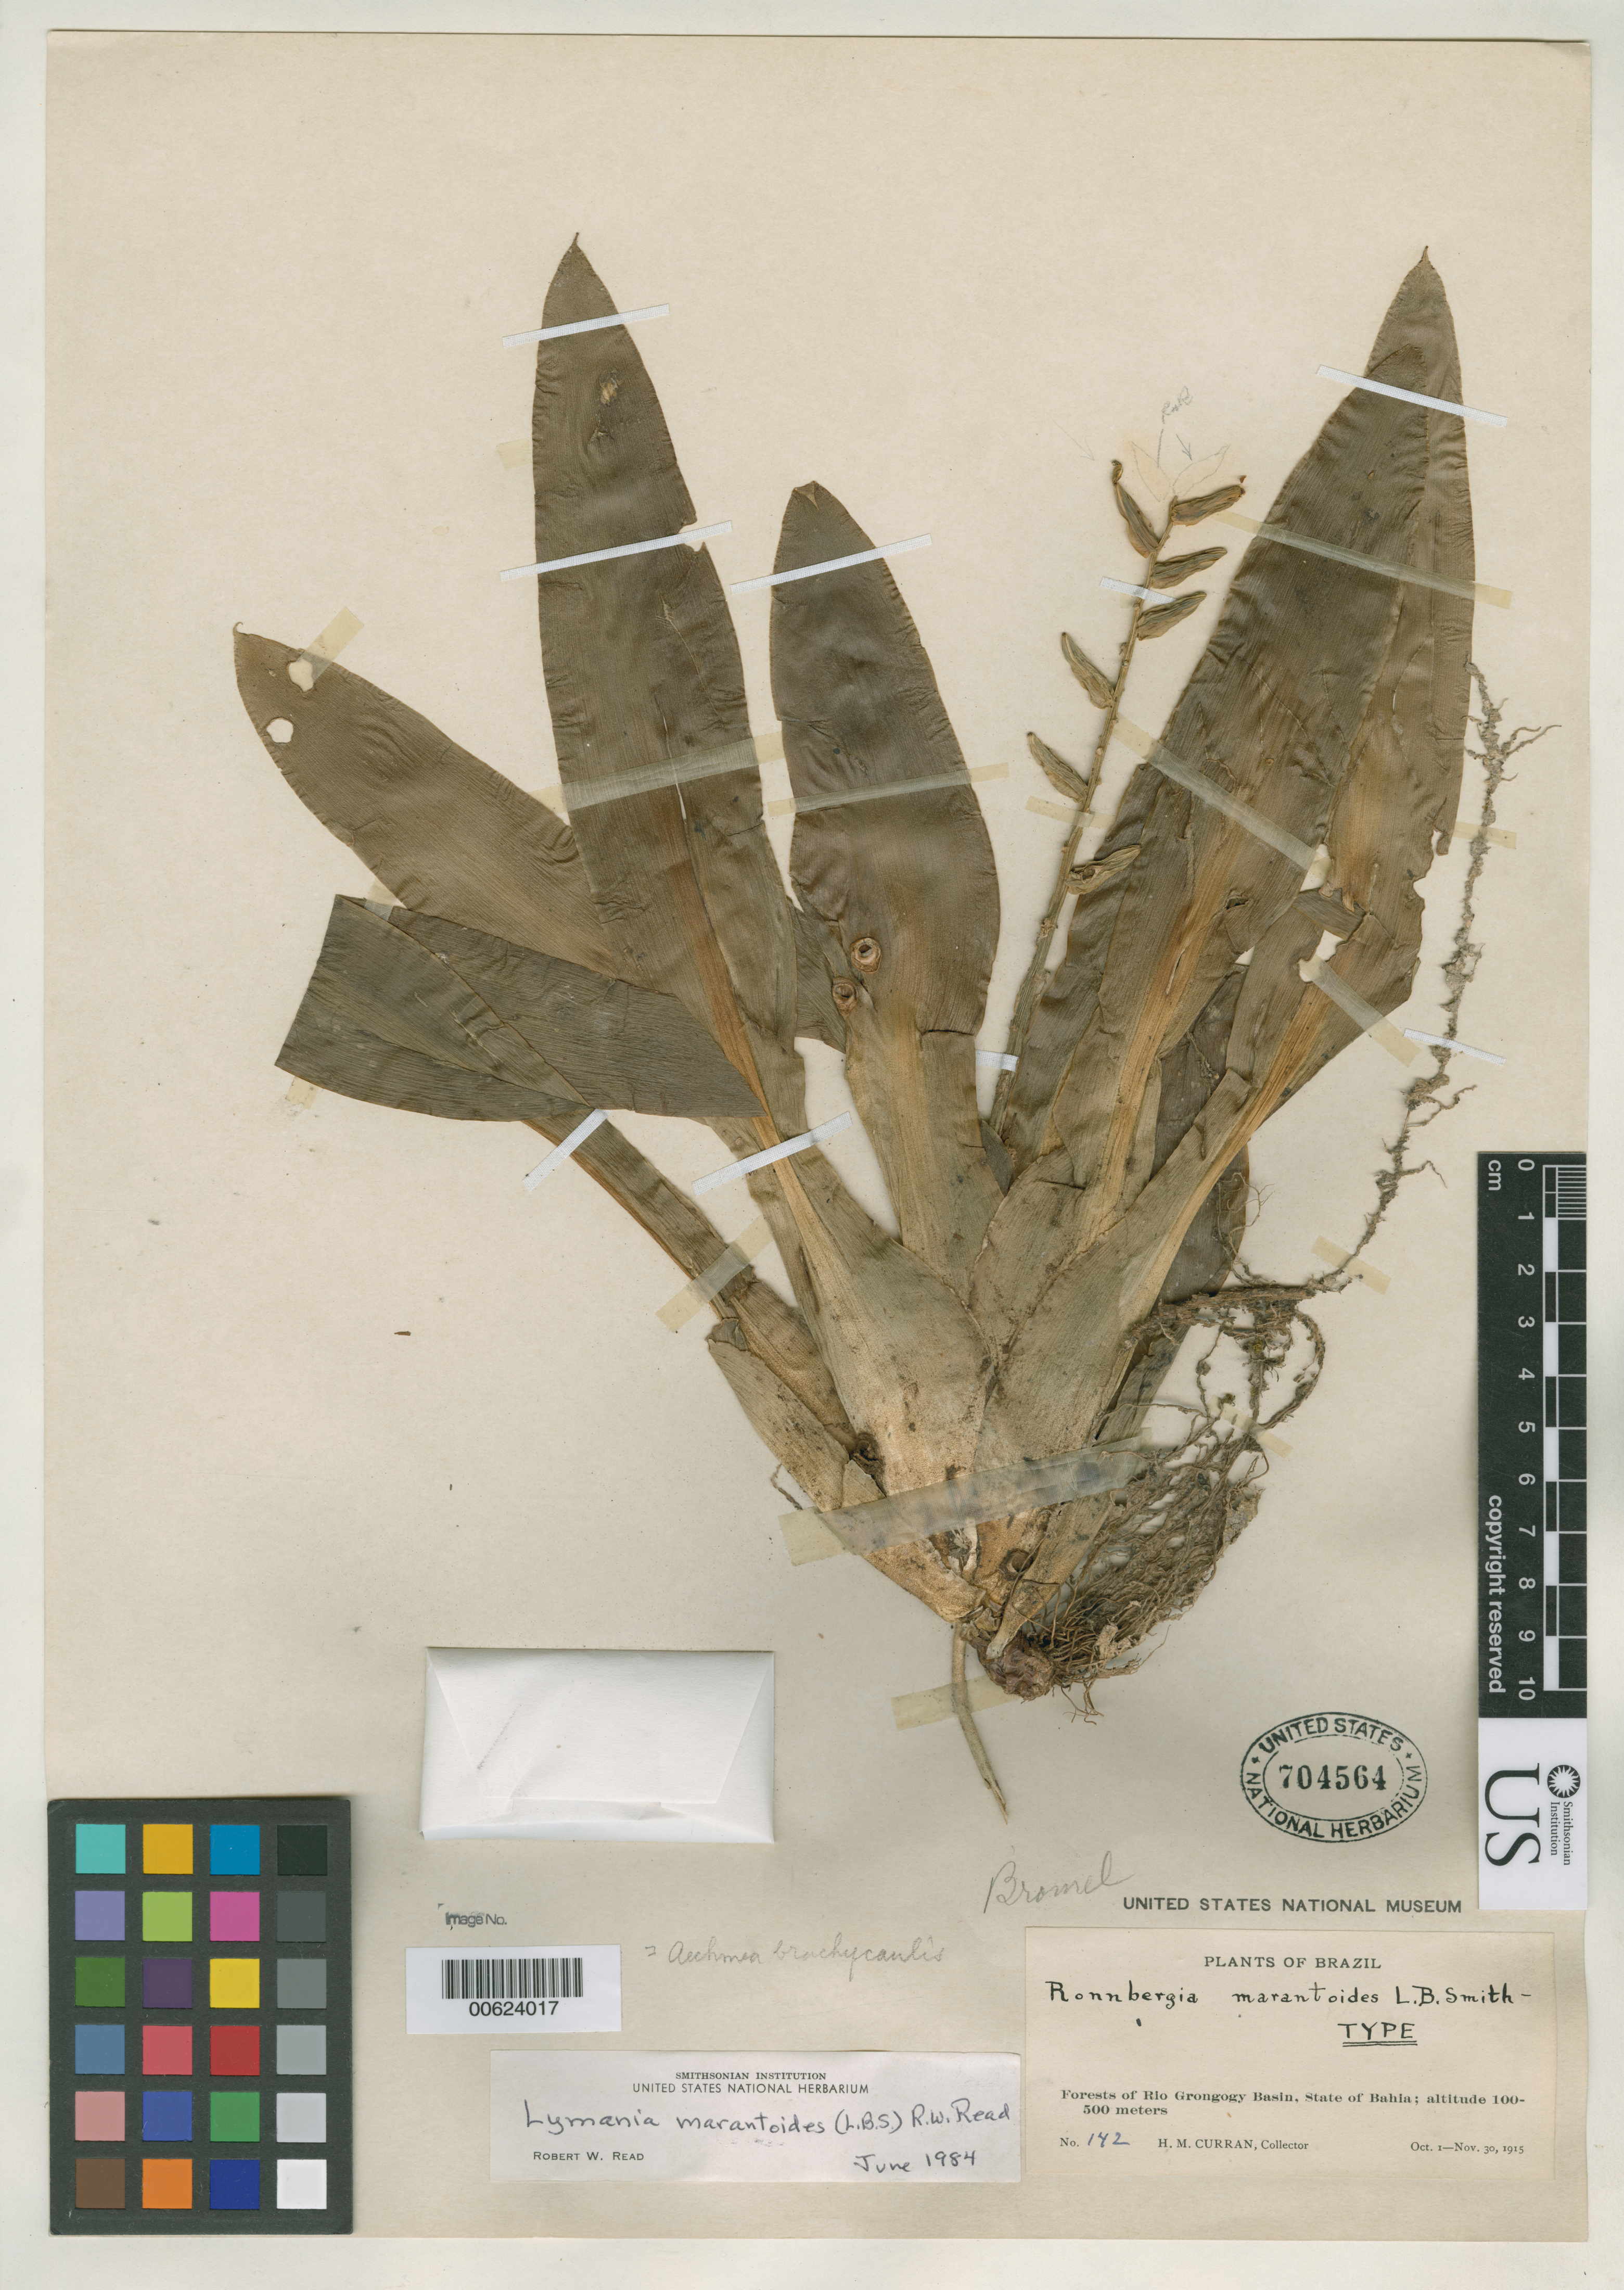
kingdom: Plantae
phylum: Tracheophyta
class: Liliopsida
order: Poales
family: Bromeliaceae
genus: Ronnbergia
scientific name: Ronnbergia marantoides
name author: L.B. Sm.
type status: Holotype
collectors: H. M. Curran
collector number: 142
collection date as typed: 01 Oct 1915 to 30 Nov 1915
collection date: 1915-10-01/1915-11-30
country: Brazil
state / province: Bahia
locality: Rio Grongogy Basin.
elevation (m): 100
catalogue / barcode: US 704564